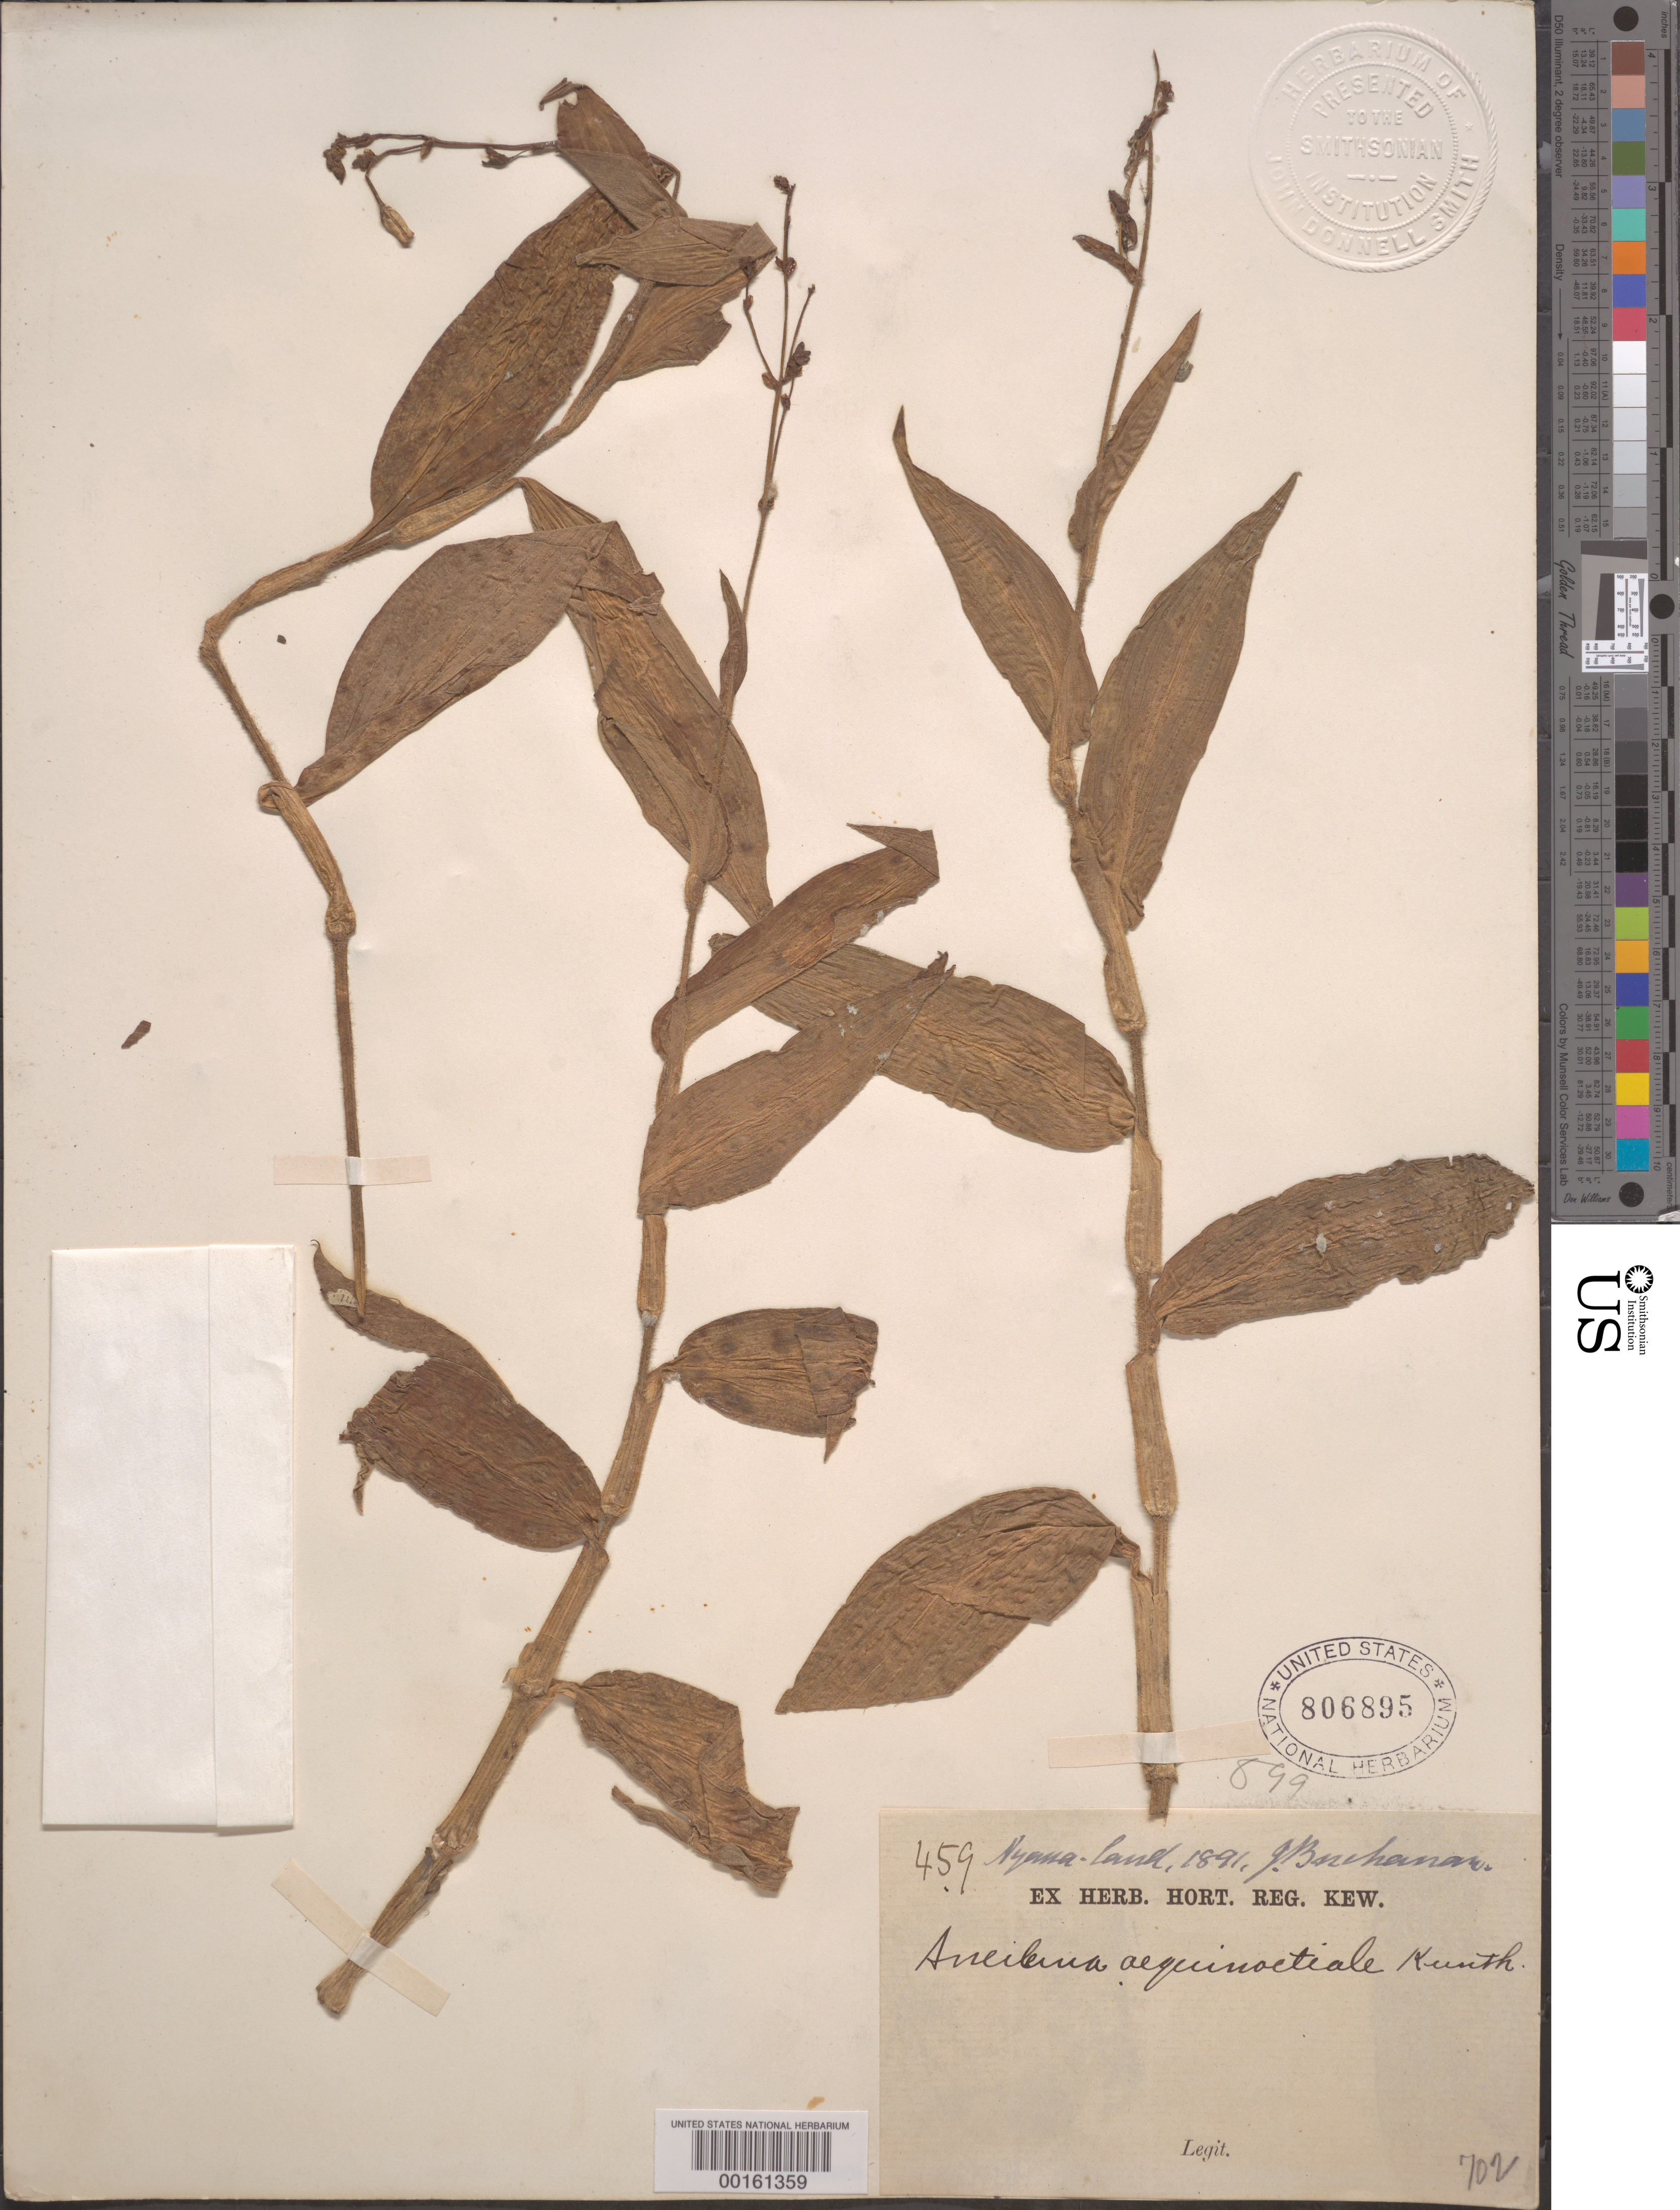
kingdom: Plantae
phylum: Tracheophyta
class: Liliopsida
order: Commelinales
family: Commelinaceae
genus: Aneilema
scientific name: Aneilema aequinoctiale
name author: (P. Beauv.) Loudon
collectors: J. Buchanan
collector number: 459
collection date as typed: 1891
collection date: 1891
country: Malawi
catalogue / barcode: US 806895